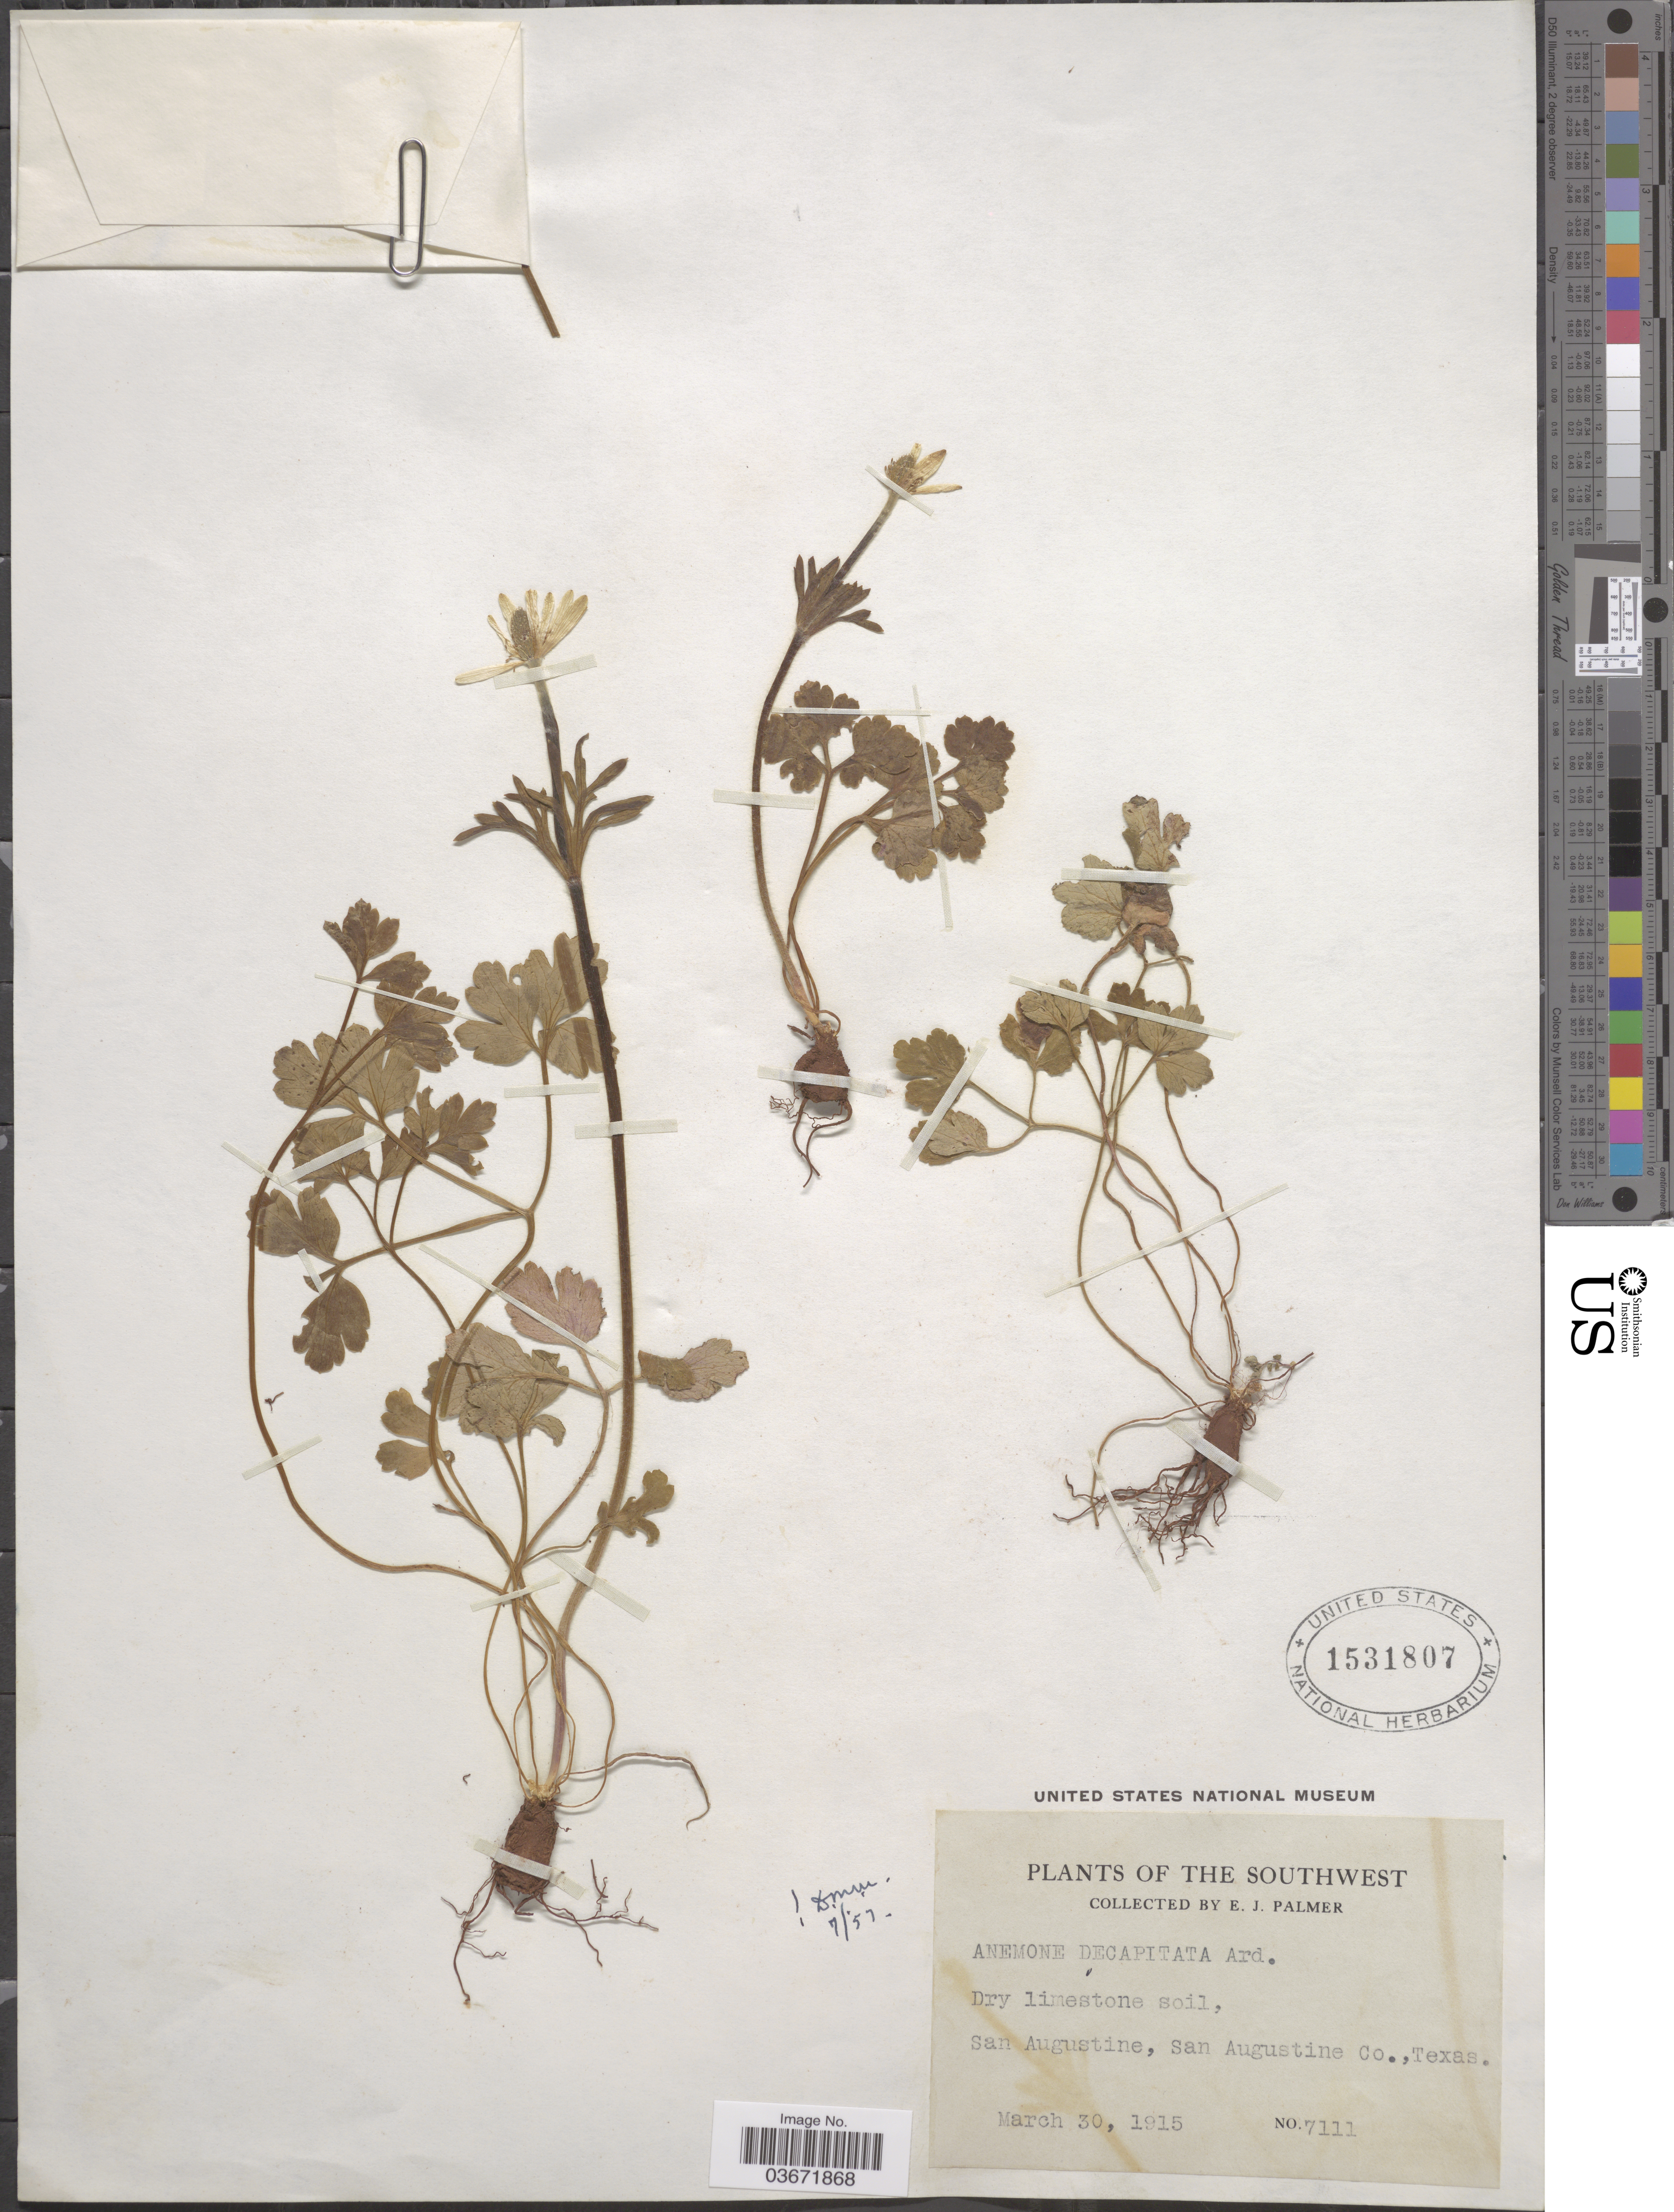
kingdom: Plantae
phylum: Tracheophyta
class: Magnoliopsida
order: Ranunculales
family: Ranunculaceae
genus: Anemone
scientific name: Anemone decapetala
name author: (Kuhlm.) Ard.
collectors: E. J. Palmer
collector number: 7111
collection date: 1915-03-30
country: United States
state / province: Texas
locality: The Southwest. San Augustine, San Augustine Co.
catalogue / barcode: US 1531807